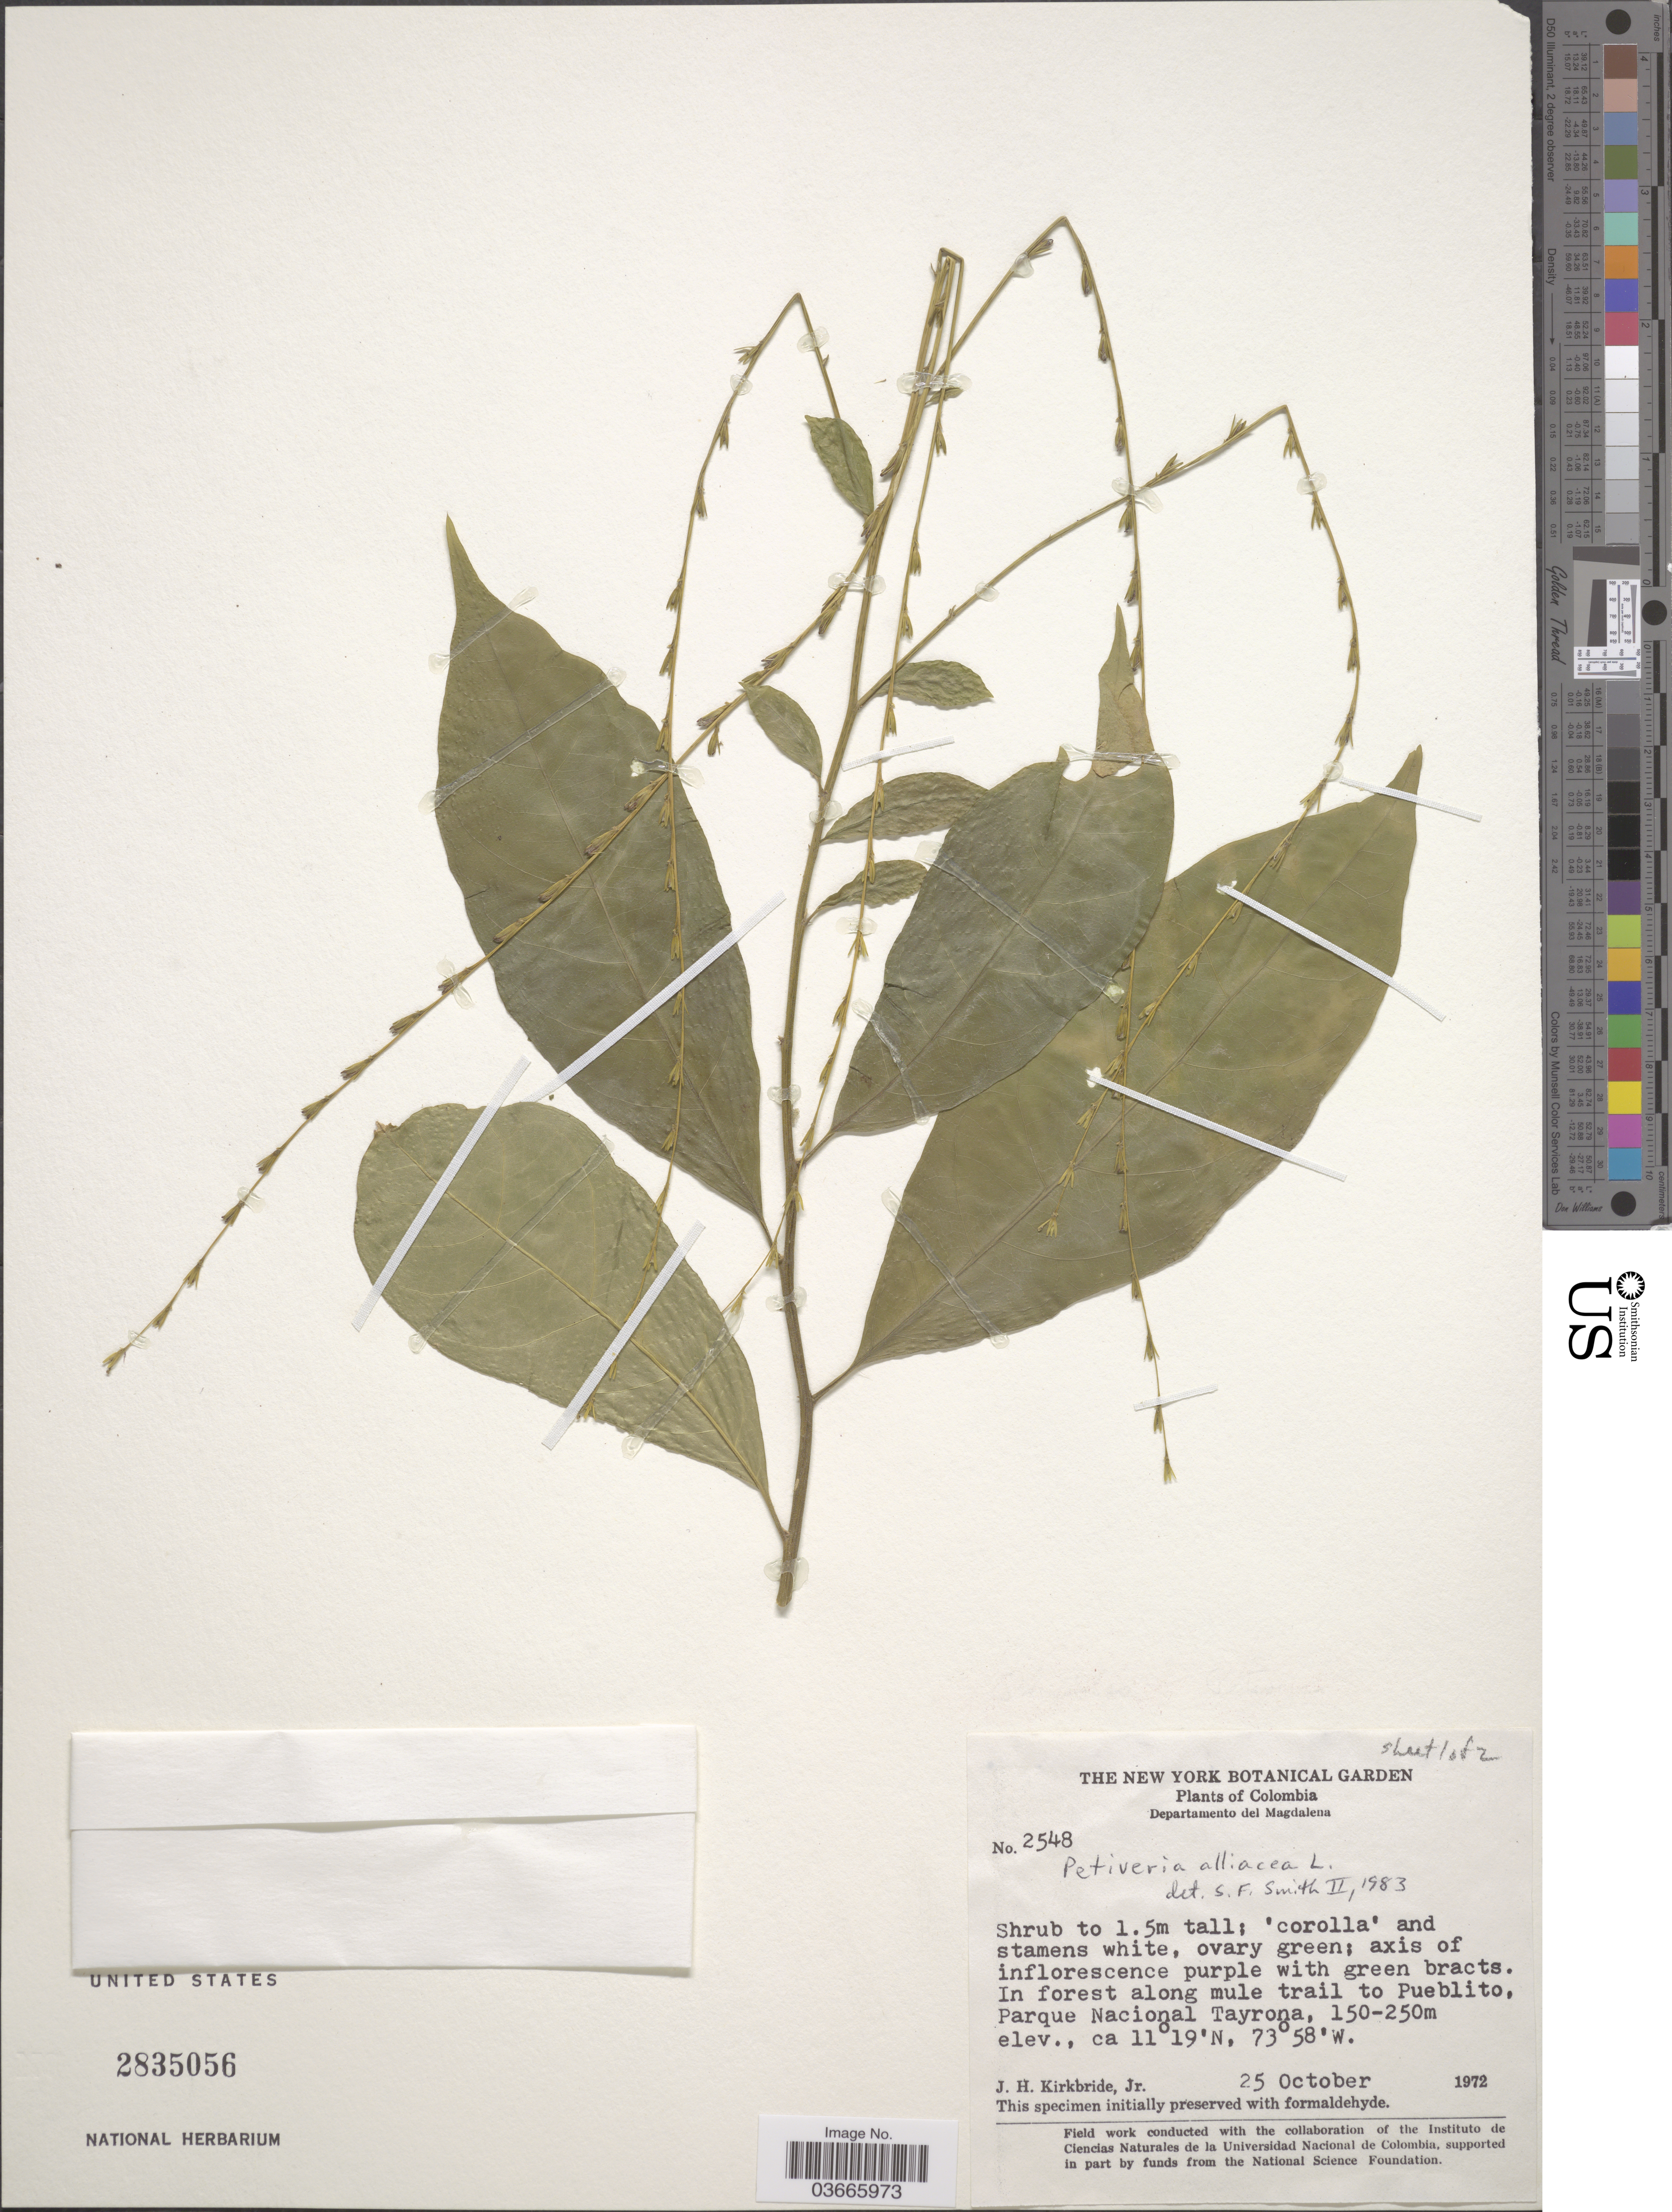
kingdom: Plantae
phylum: Tracheophyta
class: Magnoliopsida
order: Caryophyllales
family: Phytolaccaceae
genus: Petiveria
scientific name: Petiveria alliacea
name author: L.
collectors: J. H. Kirkbride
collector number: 2548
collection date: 1972-10-25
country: Colombia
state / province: Magdalena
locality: Departamento del Magdalena. In forest along mule trail to Pueblito, Parque Nacional Tayrona.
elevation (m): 150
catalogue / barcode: US 2835056